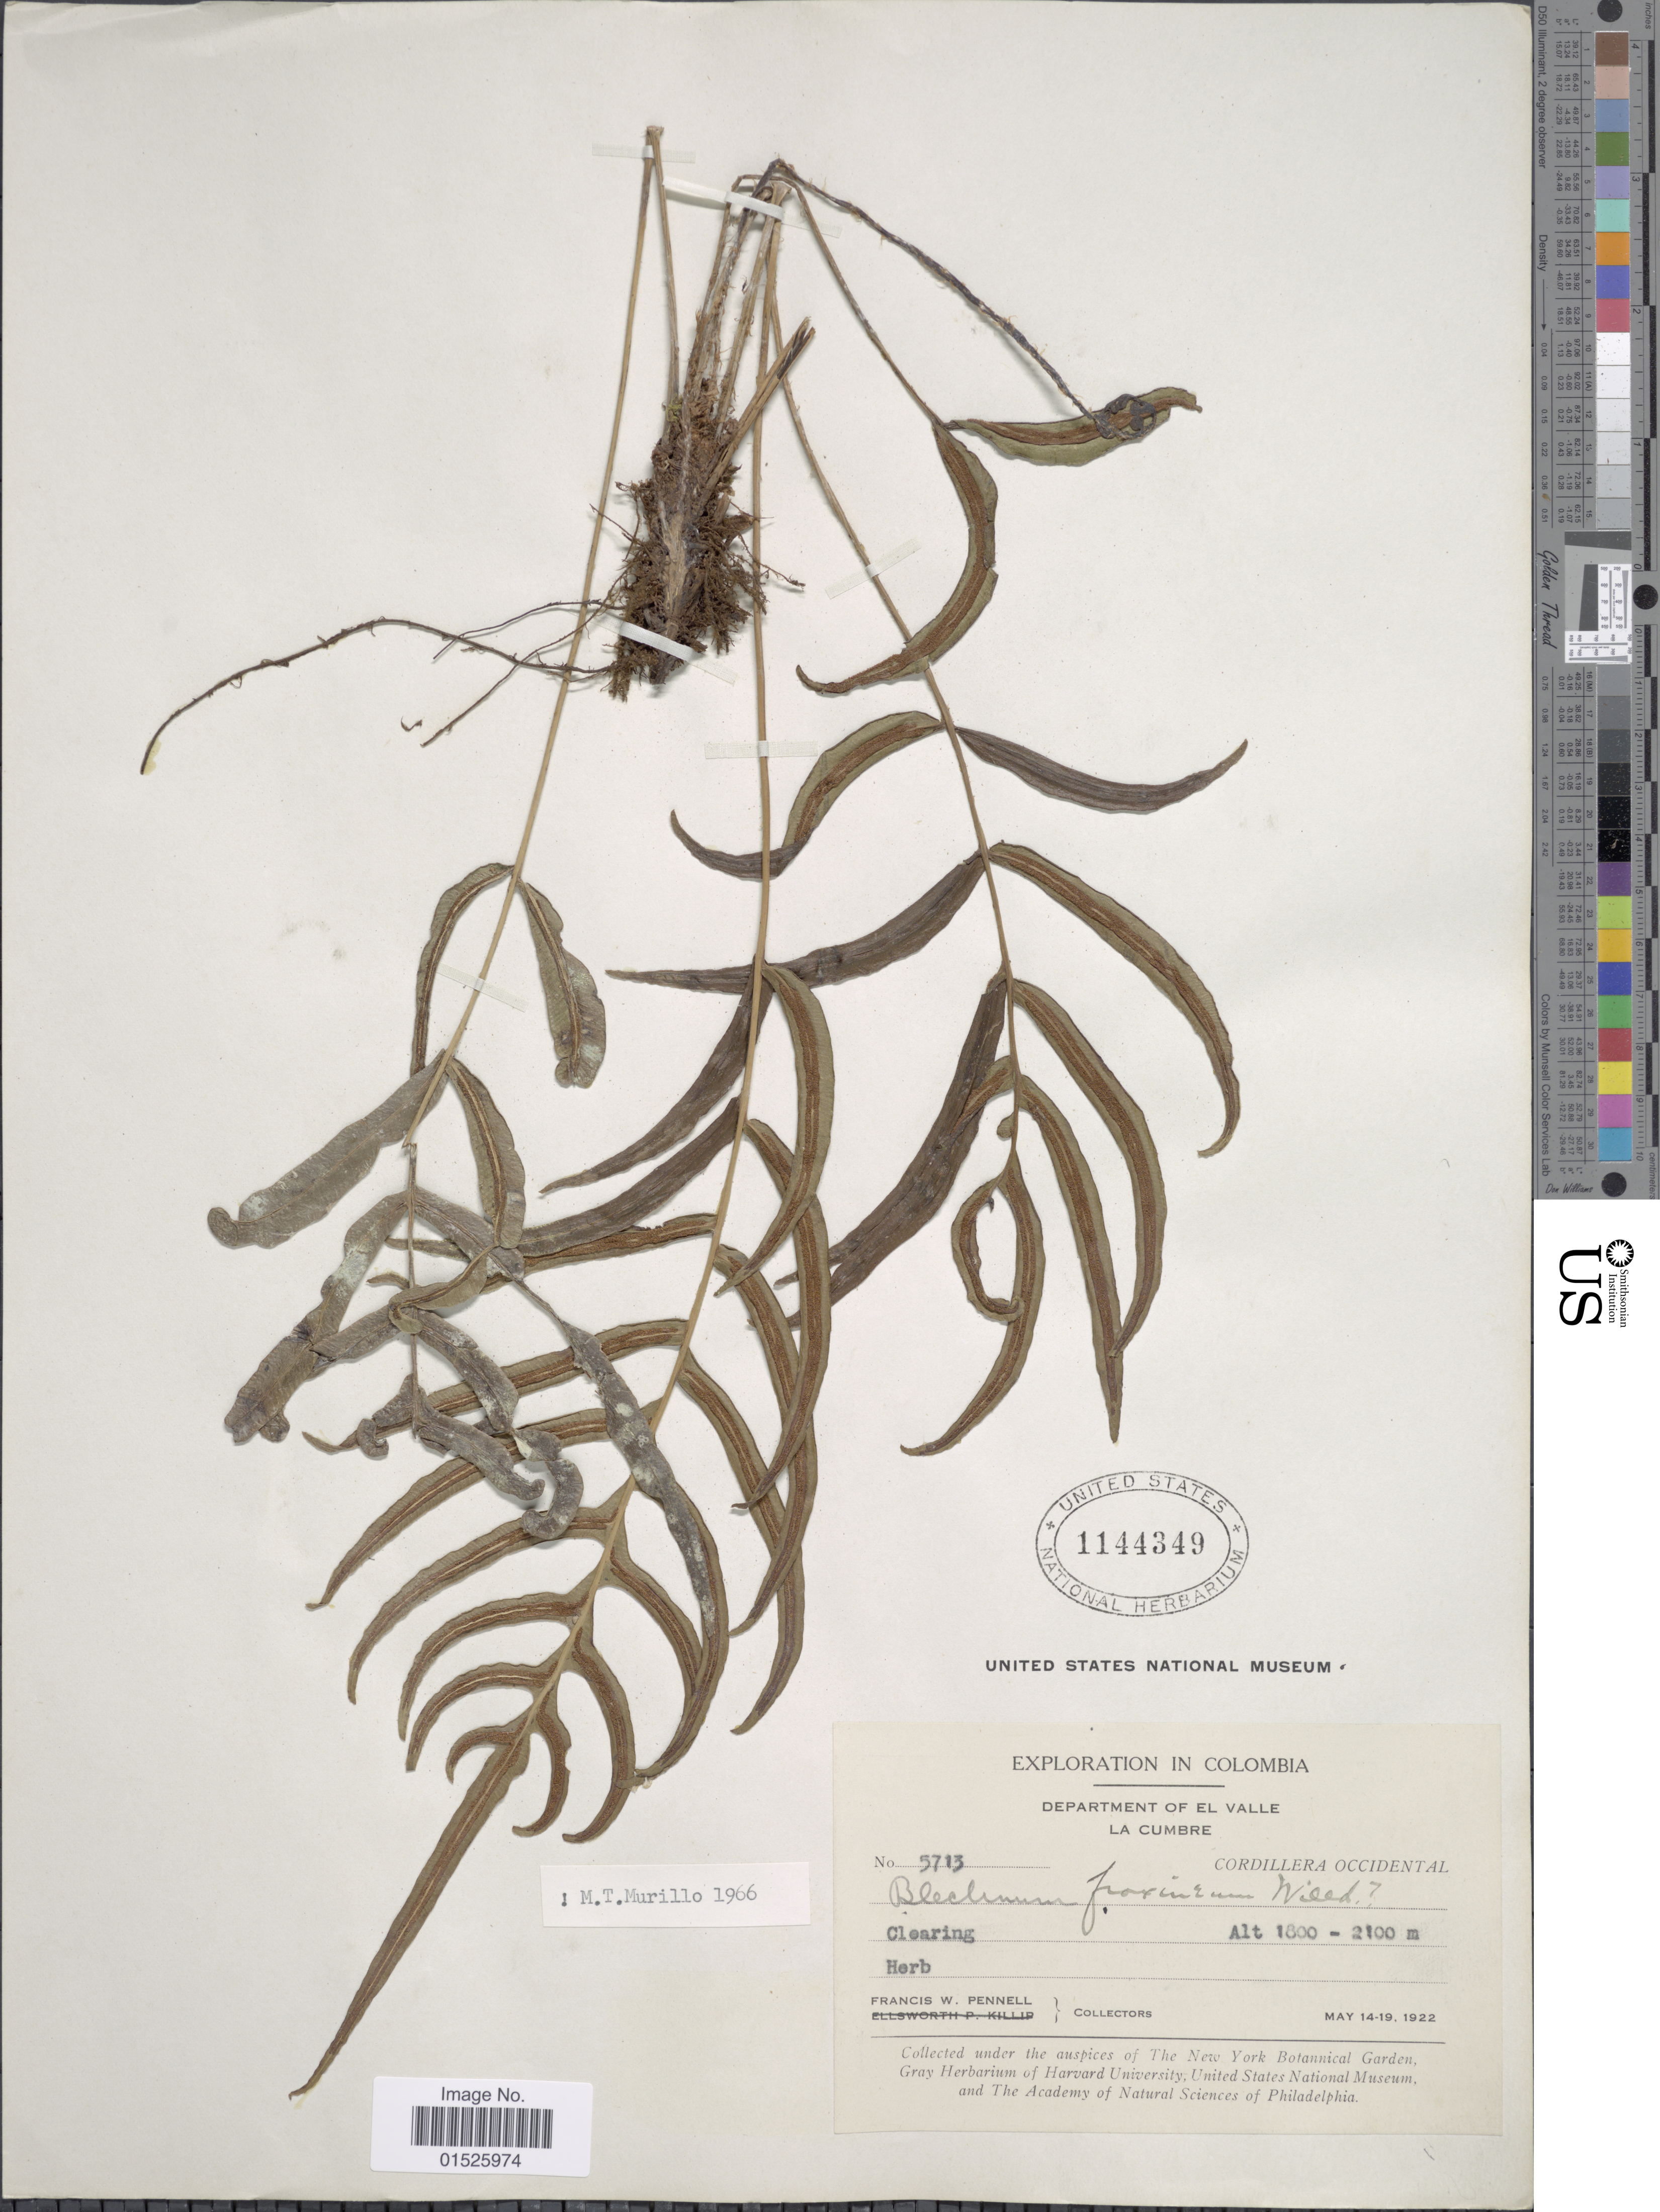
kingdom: Plantae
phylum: Tracheophyta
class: Polypodiopsida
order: Polypodiales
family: Blechnaceae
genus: Blechnum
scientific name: Blechnum x fraxineum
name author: Willd.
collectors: F. W. Pennell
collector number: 5713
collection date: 1922-05-14/1922-05-19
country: Colombia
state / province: Valle del Cauca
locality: Colombia, Department of El Valle, La Cumbre, Cordillera Occidental.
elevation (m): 1800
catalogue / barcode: US 1144349